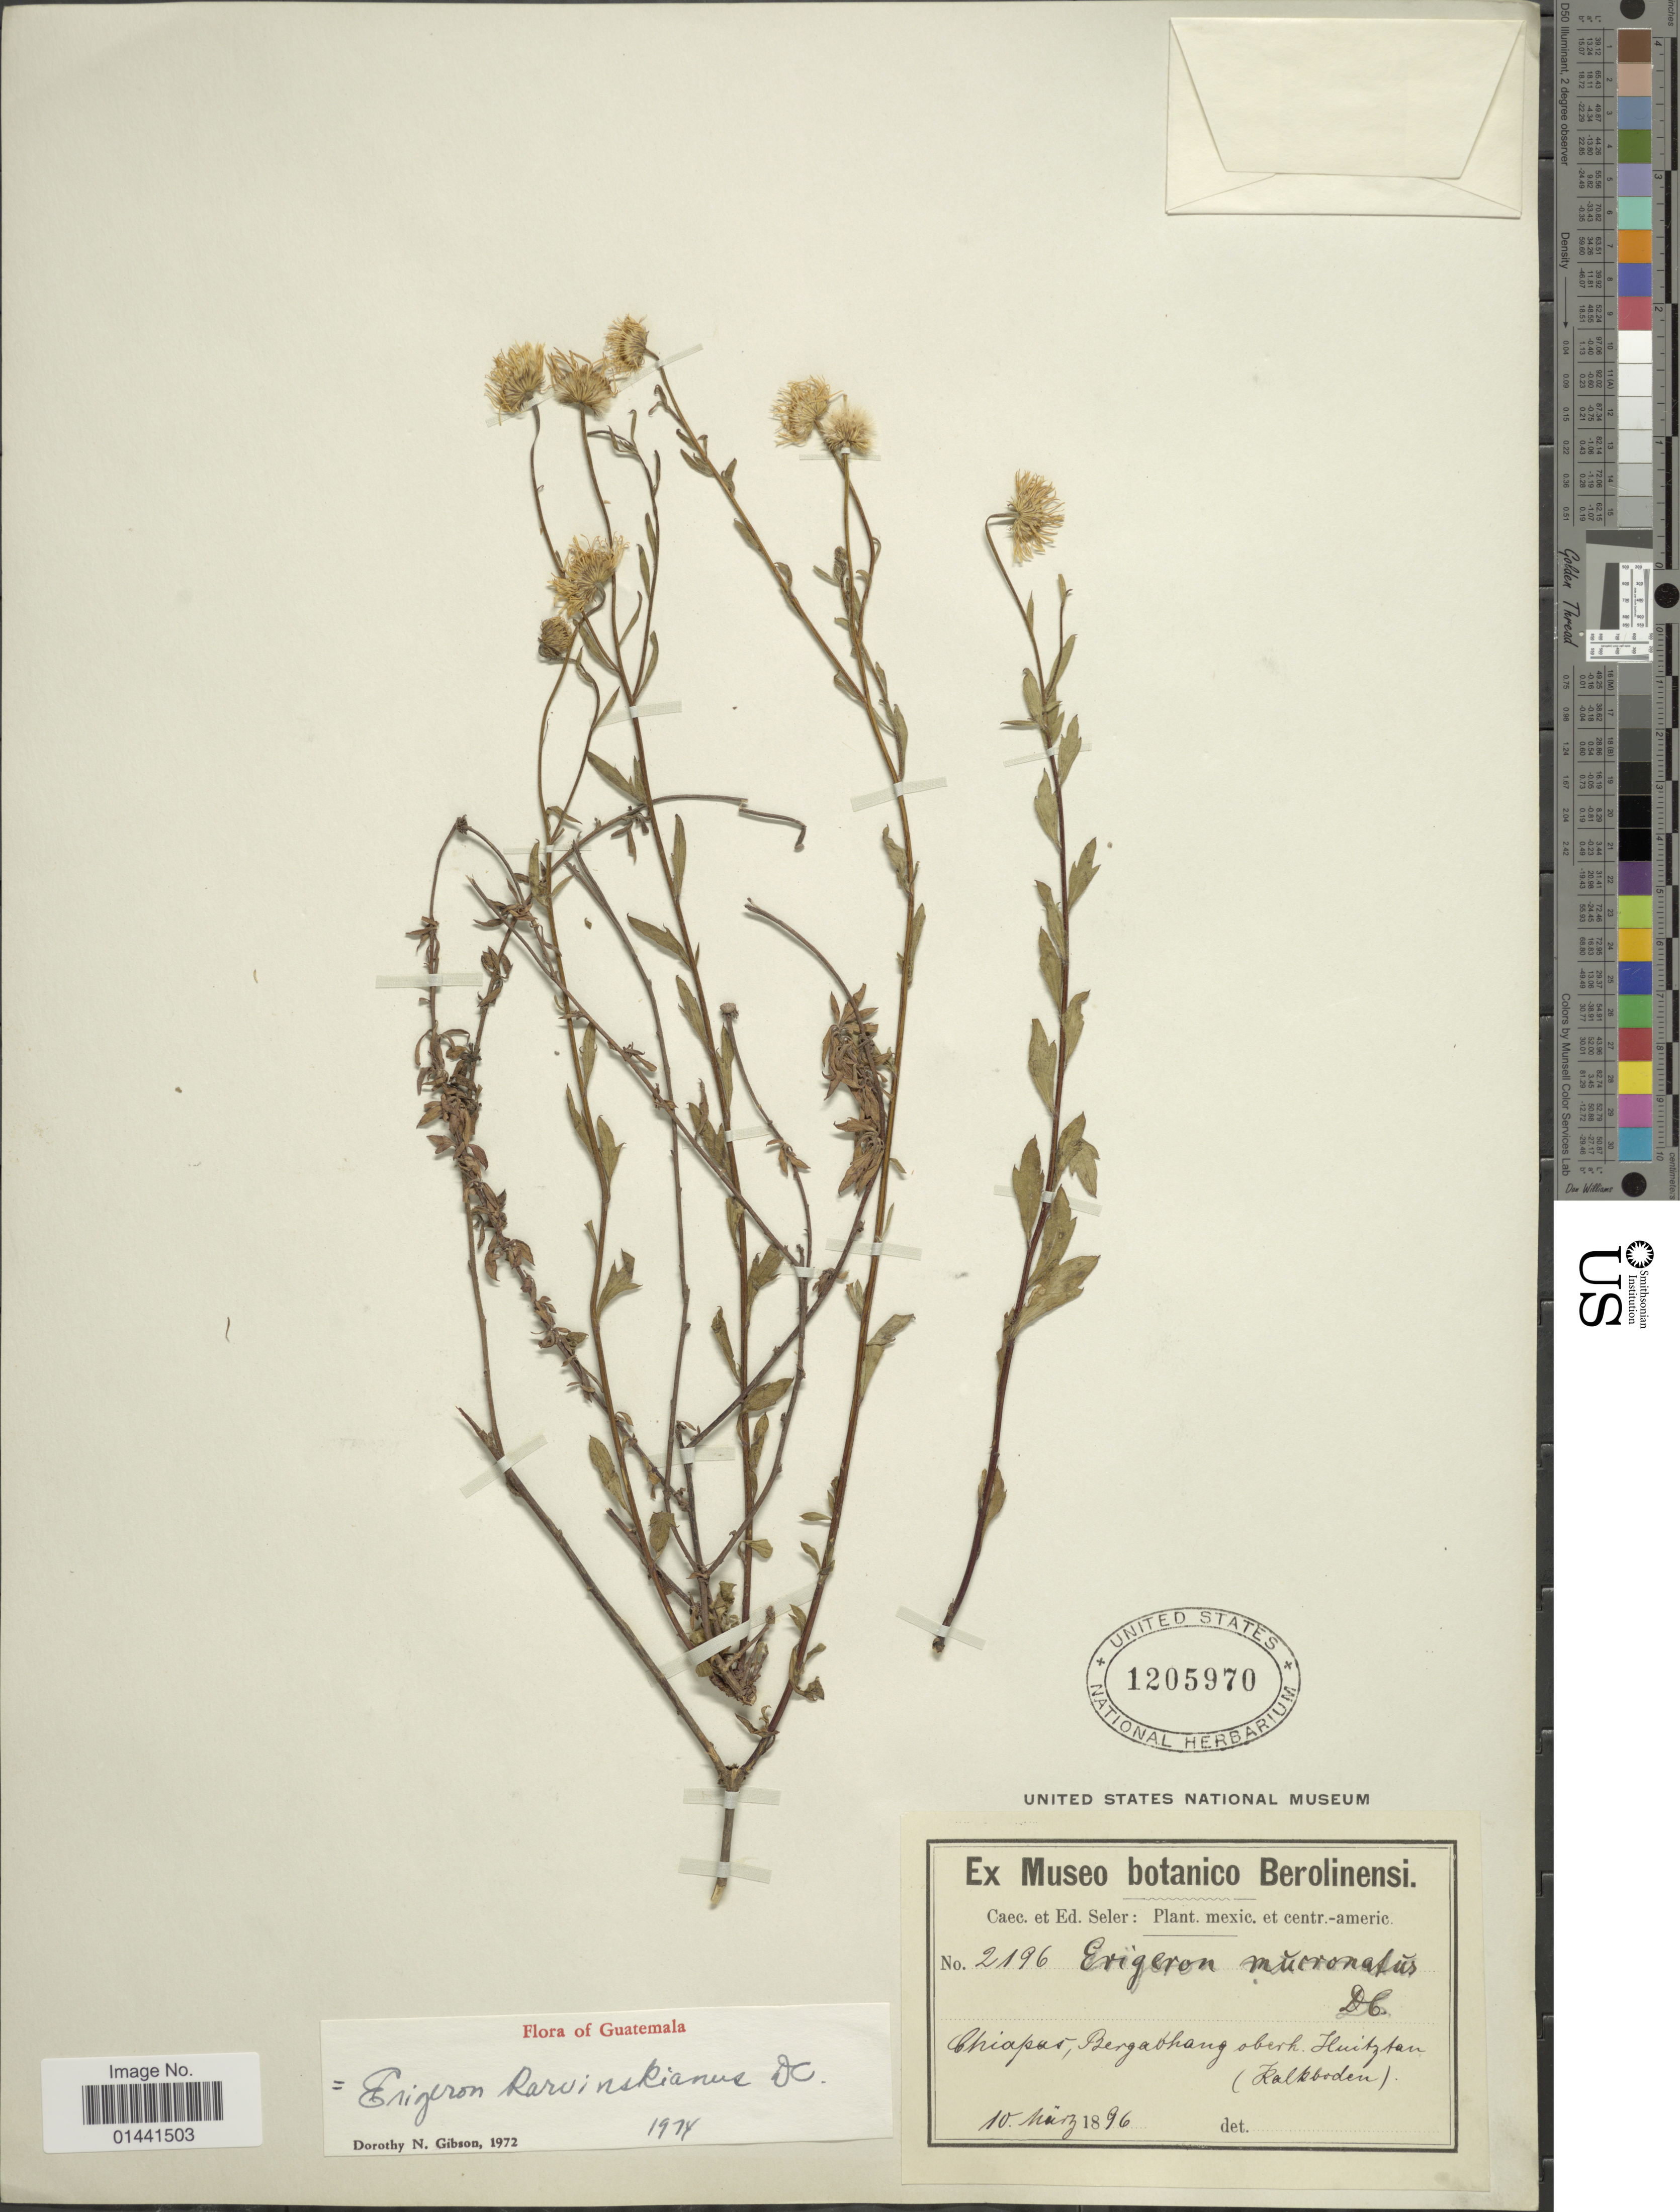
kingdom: Plantae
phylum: Tracheophyta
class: Magnoliopsida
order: Asterales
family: Asteraceae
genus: Erigeron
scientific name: Erigeron karvinskianus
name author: DC.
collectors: ex Caec. et Ed Seler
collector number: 2196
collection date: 1896-03-10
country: Mexico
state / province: Chiapas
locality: Mex. et centr.-americ. Bergabhang oberh. Huitzilan (Kalkboden)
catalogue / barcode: US 1205970